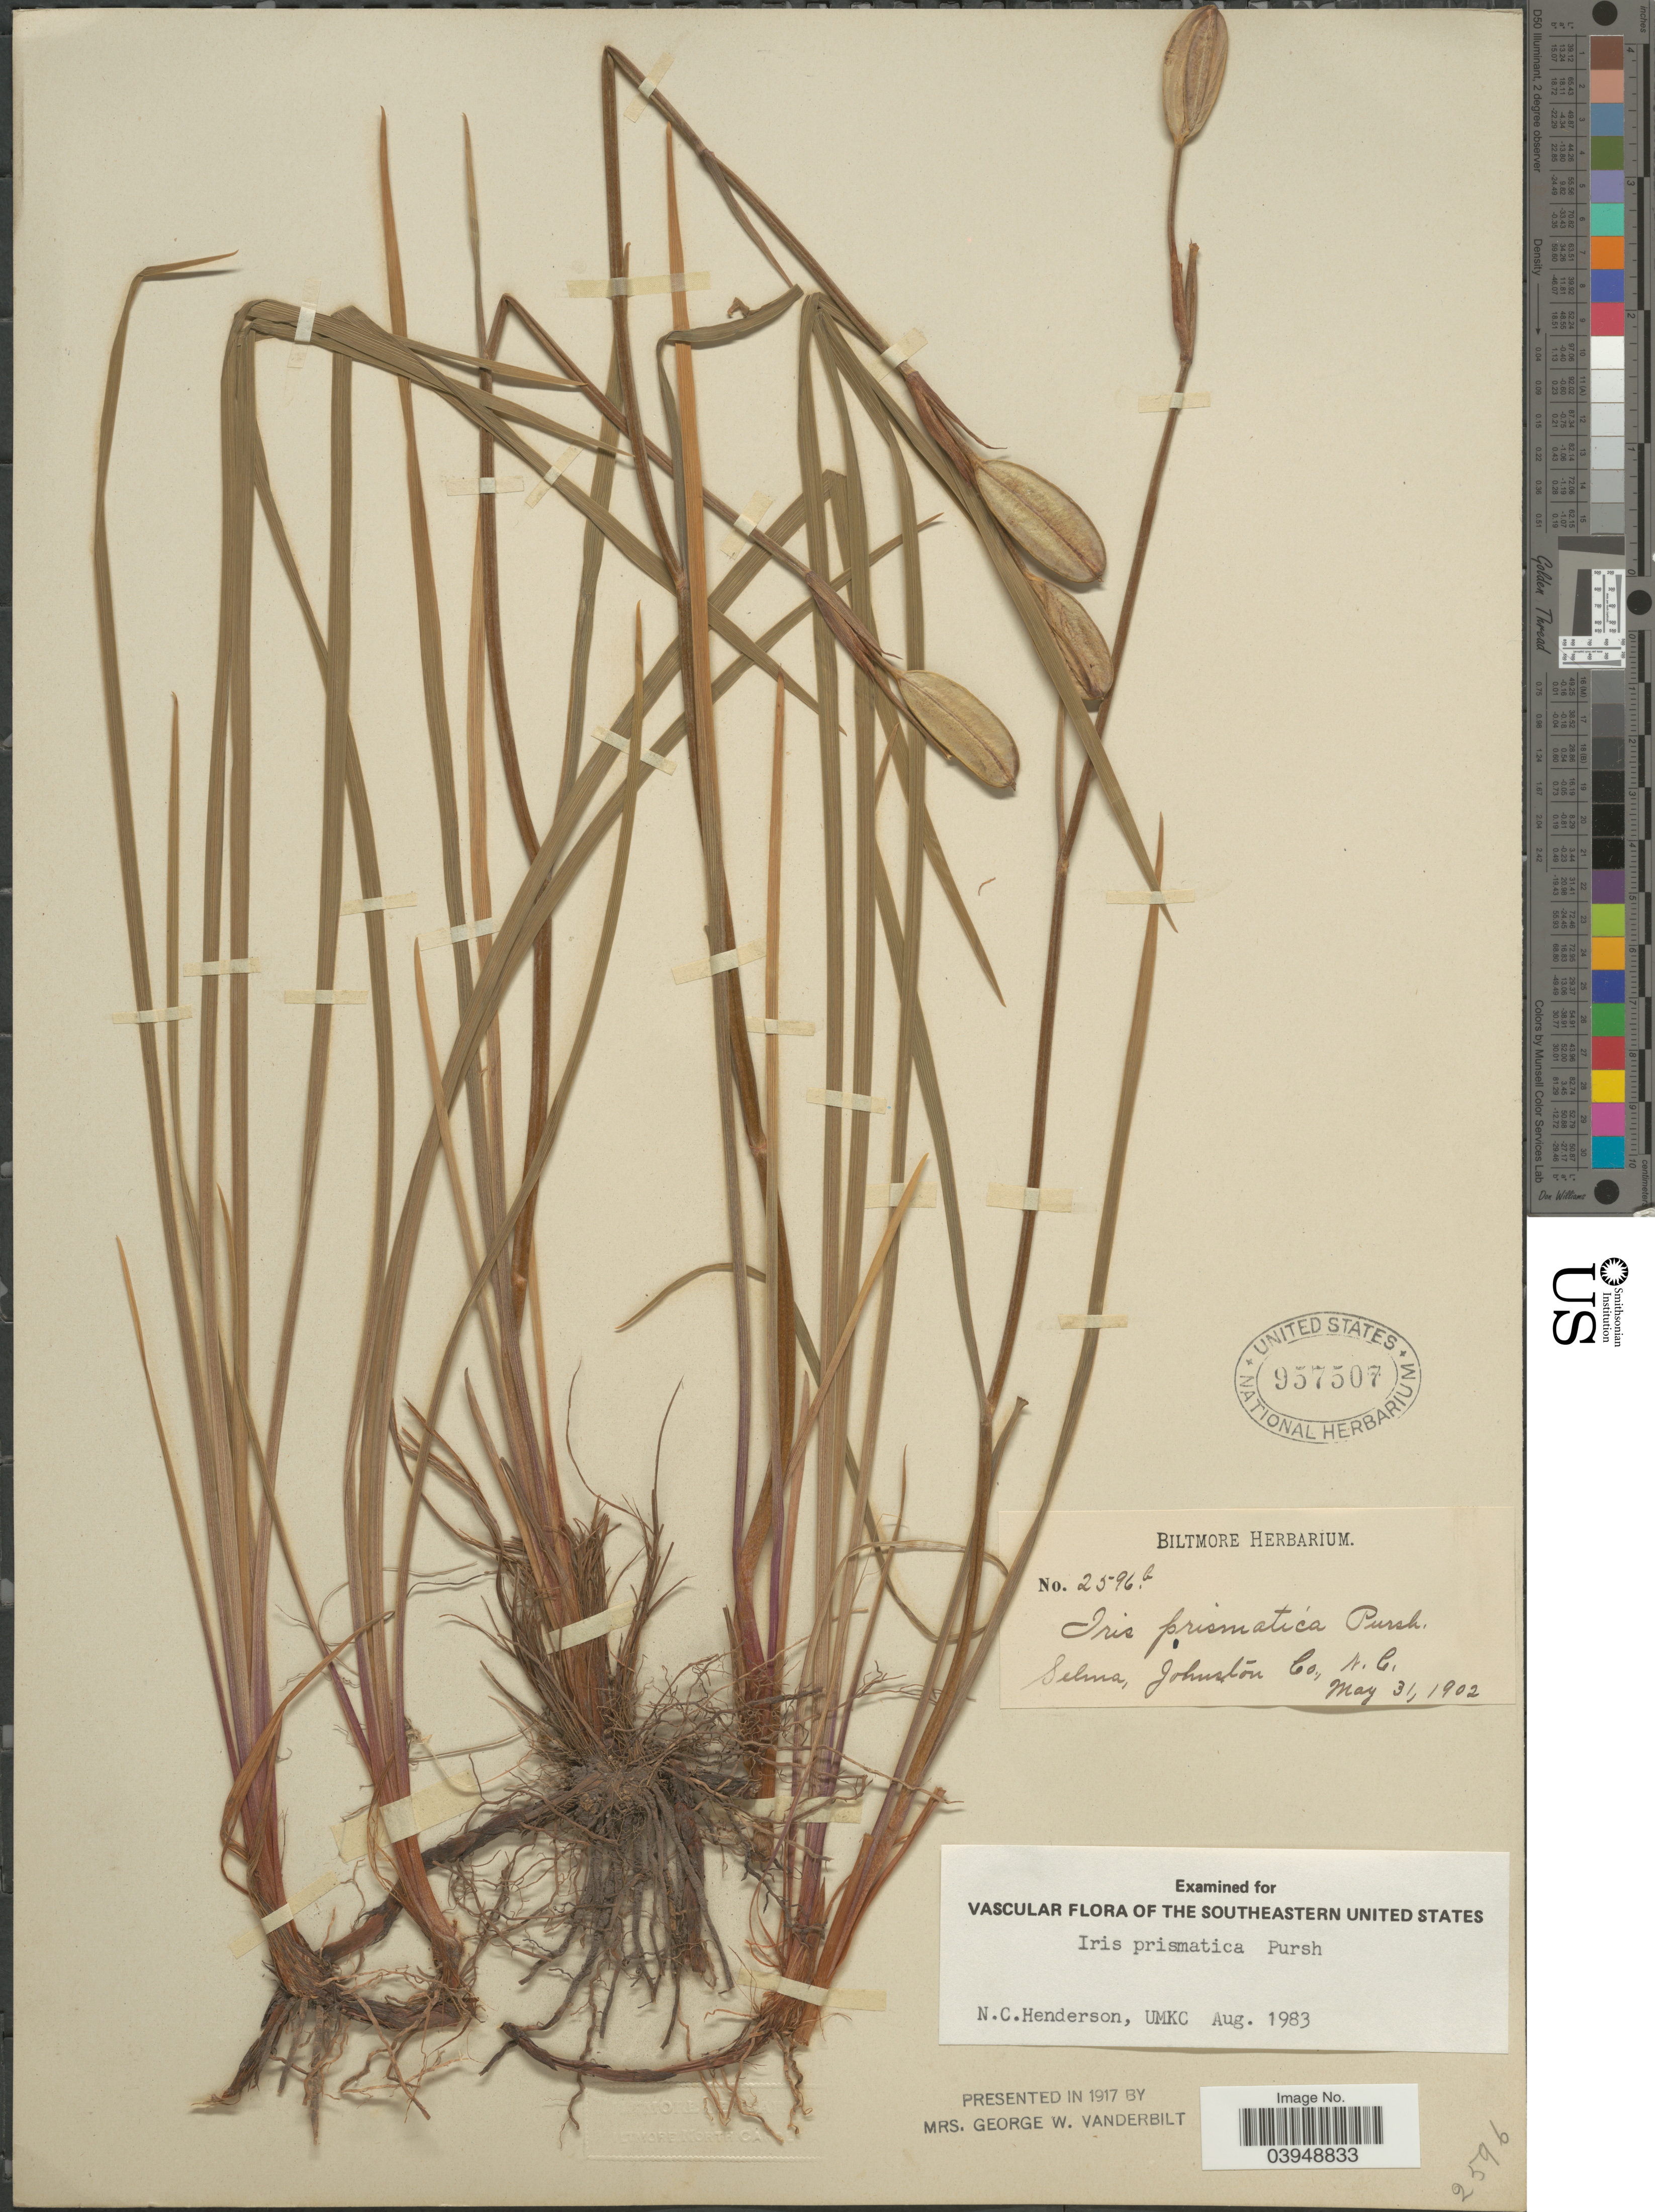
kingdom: Plantae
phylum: Tracheophyta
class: Liliopsida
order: Asparagales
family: Iridaceae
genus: Iris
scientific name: Iris prismatica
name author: Pursh ex Ker Gawl.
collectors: ex herb. Biltmore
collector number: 2596b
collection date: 1902-05-31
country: United States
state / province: North Carolina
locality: Selma, Johnston Co.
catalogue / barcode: US 957507